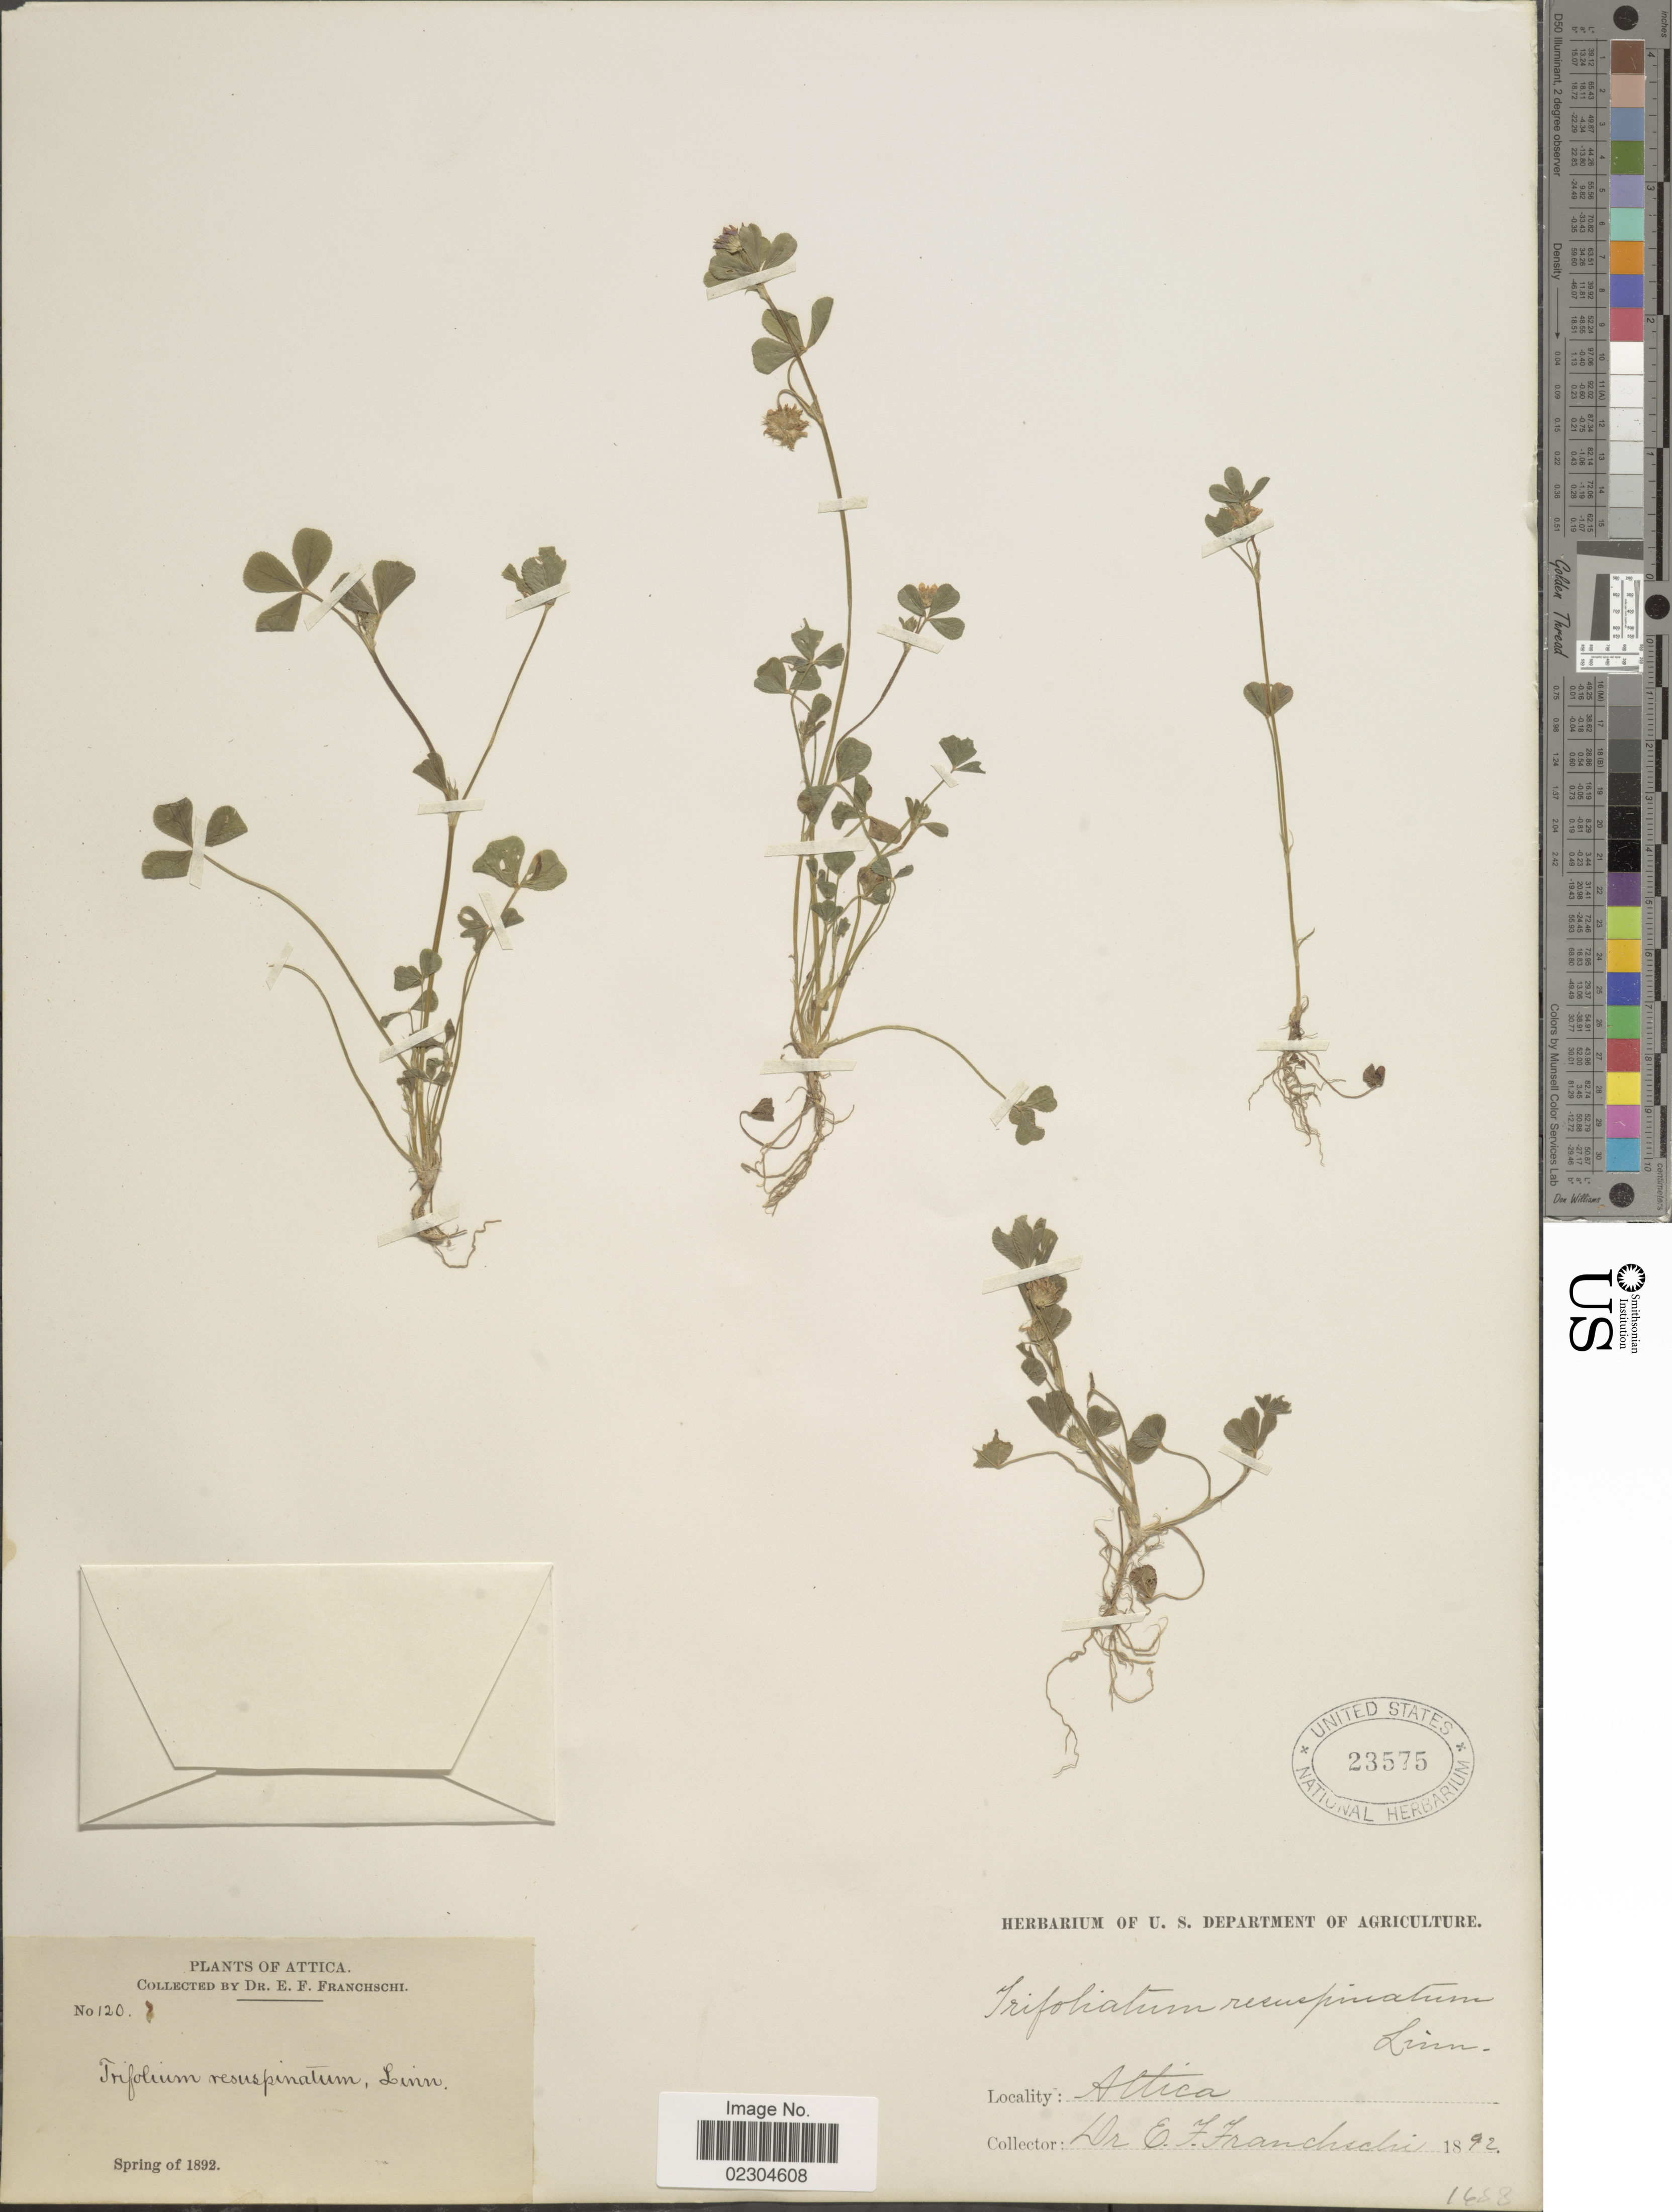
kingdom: Plantae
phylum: Tracheophyta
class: Magnoliopsida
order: Fabales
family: Fabaceae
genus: Trifolium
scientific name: Trifolium resupinatum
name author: L.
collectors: E. Franchschi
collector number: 120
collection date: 1892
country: Greece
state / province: Attica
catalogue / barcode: US 23575